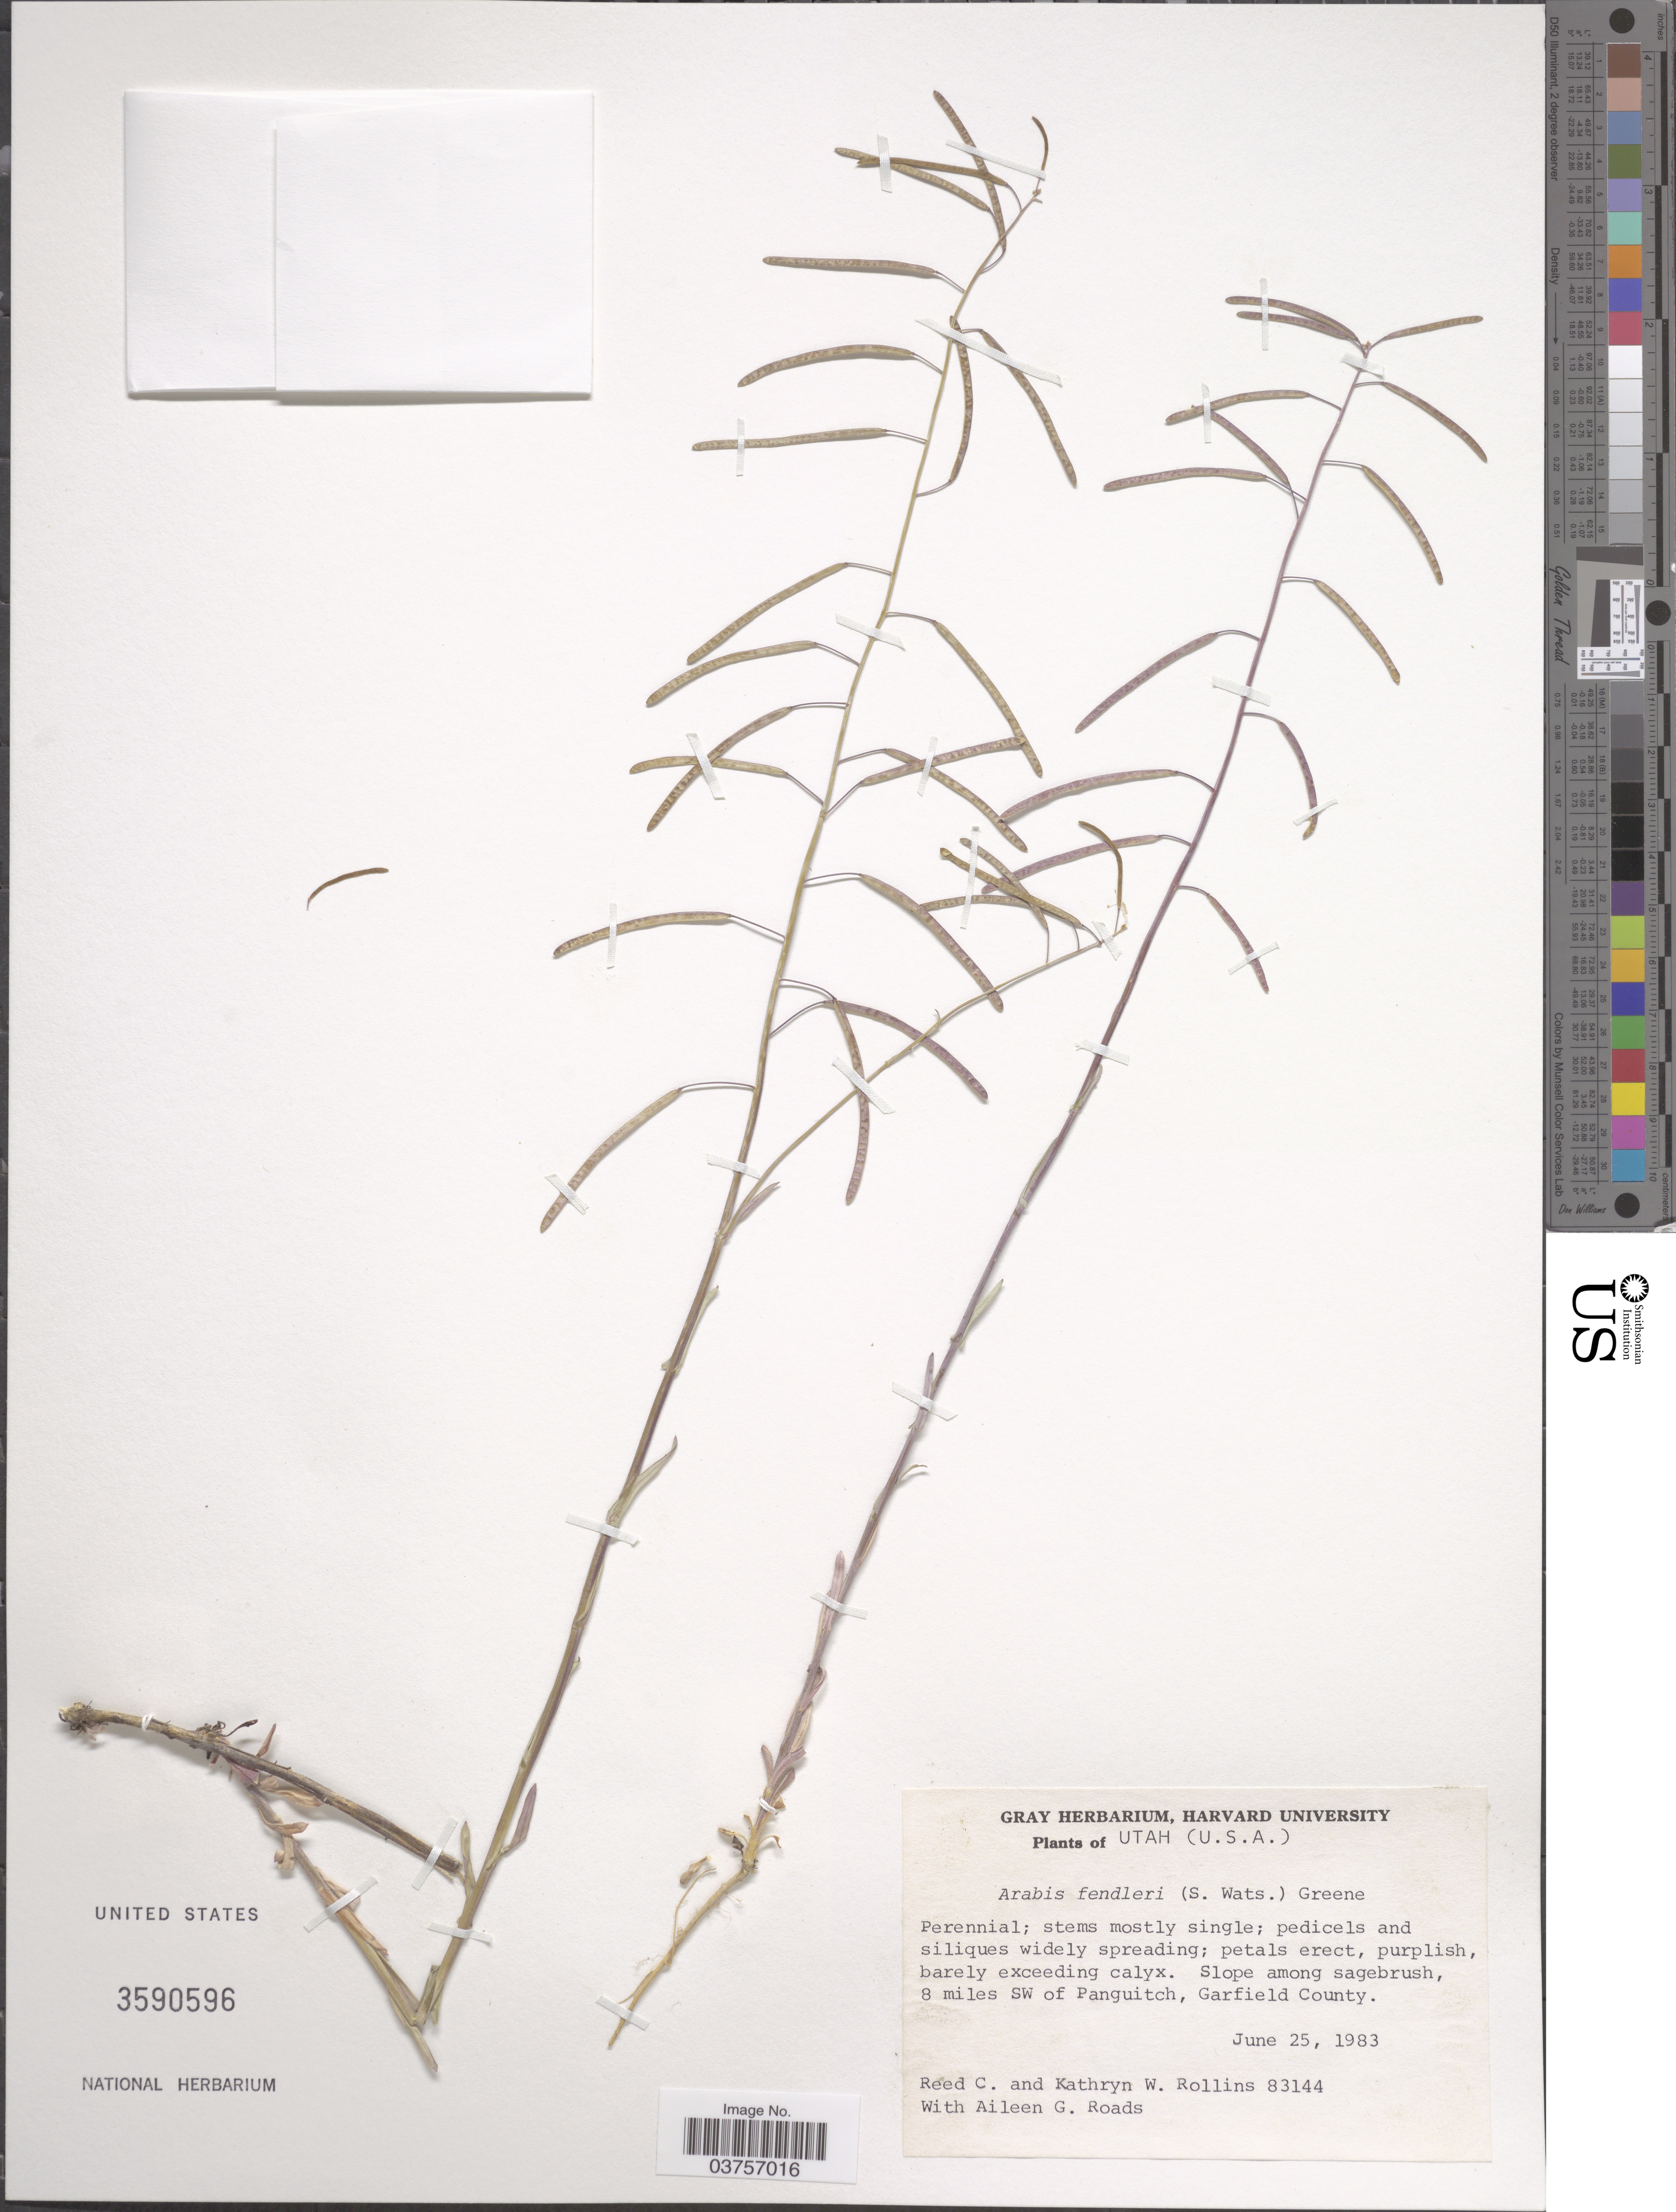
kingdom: Plantae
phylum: Tracheophyta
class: Magnoliopsida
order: Brassicales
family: Brassicaceae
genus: Arabis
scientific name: Arabis fendleri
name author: (S. Watson) Greene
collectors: R. C. Rollins, K. W. Rollins & A. Roads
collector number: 83144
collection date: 1983-06-25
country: United States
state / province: Utah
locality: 8 miles SW of Panguitch, Garfield County.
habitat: slope among sagebrush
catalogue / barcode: US 3590596